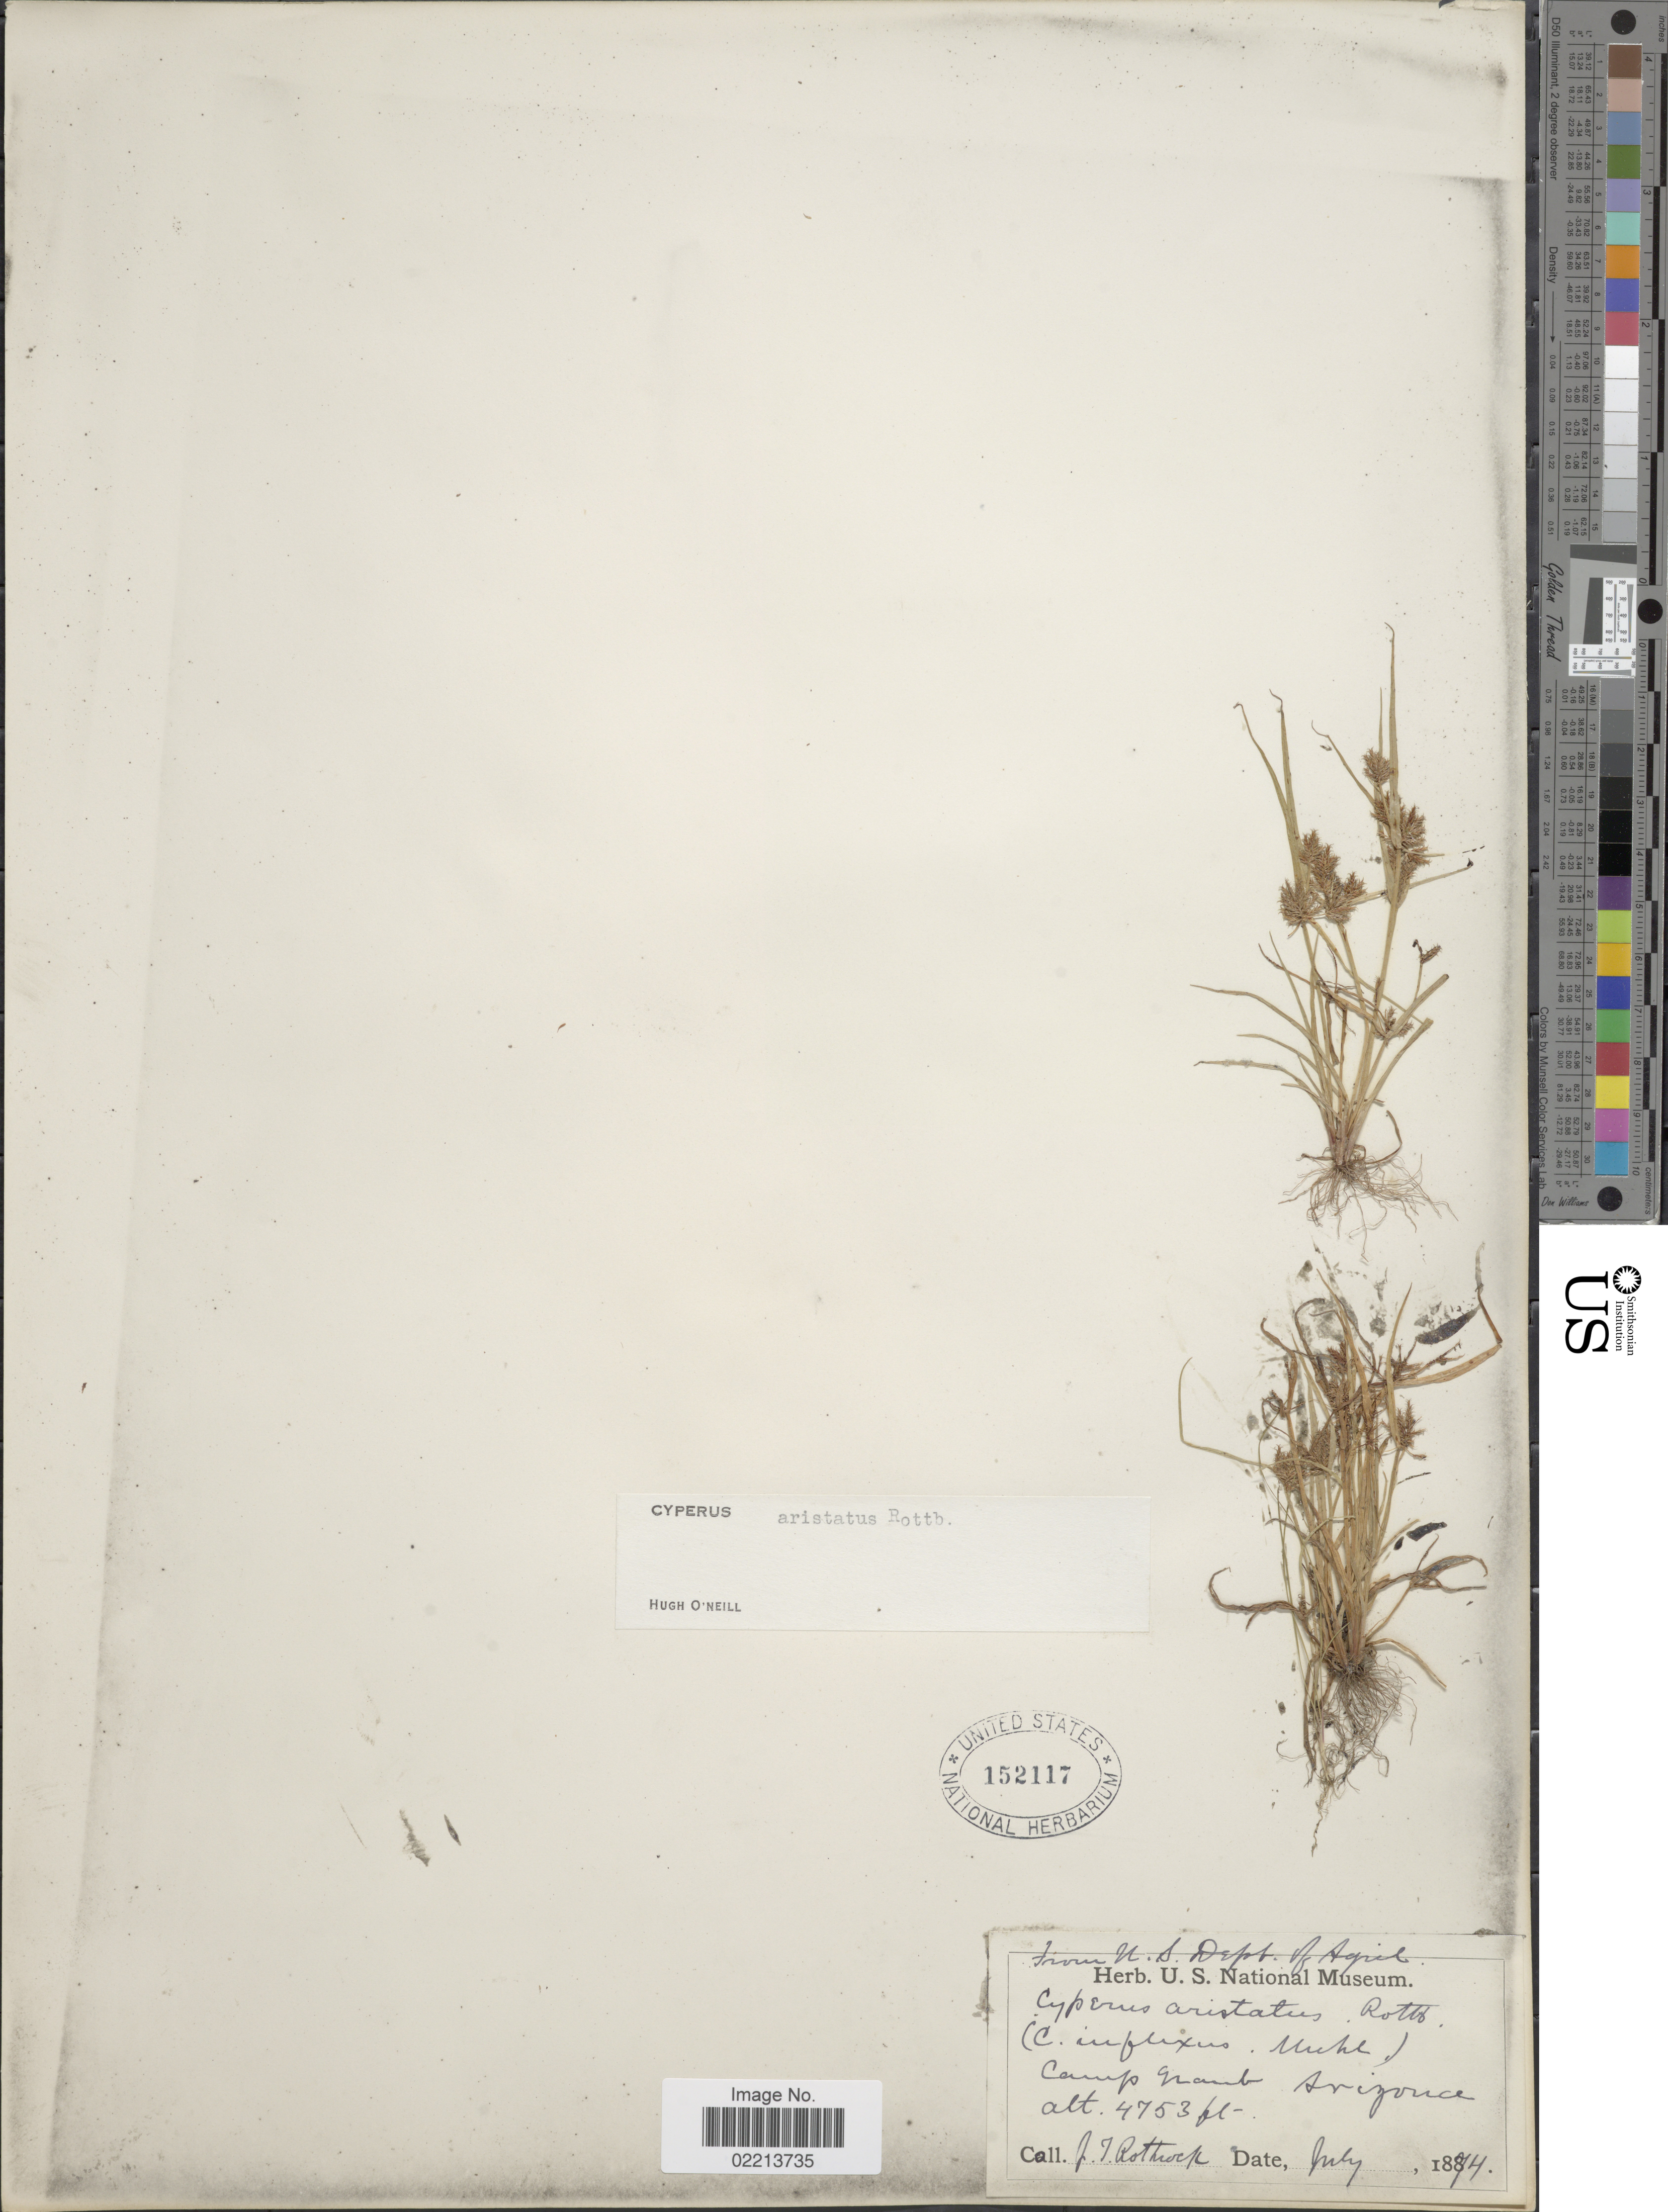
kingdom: Plantae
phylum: Tracheophyta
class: Liliopsida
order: Poales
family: Cyperaceae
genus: Cyperus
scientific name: Cyperus squarrosus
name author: L.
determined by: Strong, Mark T., (BOT), Smithsonian Institution - National Museum of Natural History (UNITED STATES)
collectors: J. T. Rothrock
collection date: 1874-07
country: United States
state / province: Arizona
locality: Camp Grant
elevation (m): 1449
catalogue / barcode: US 152117